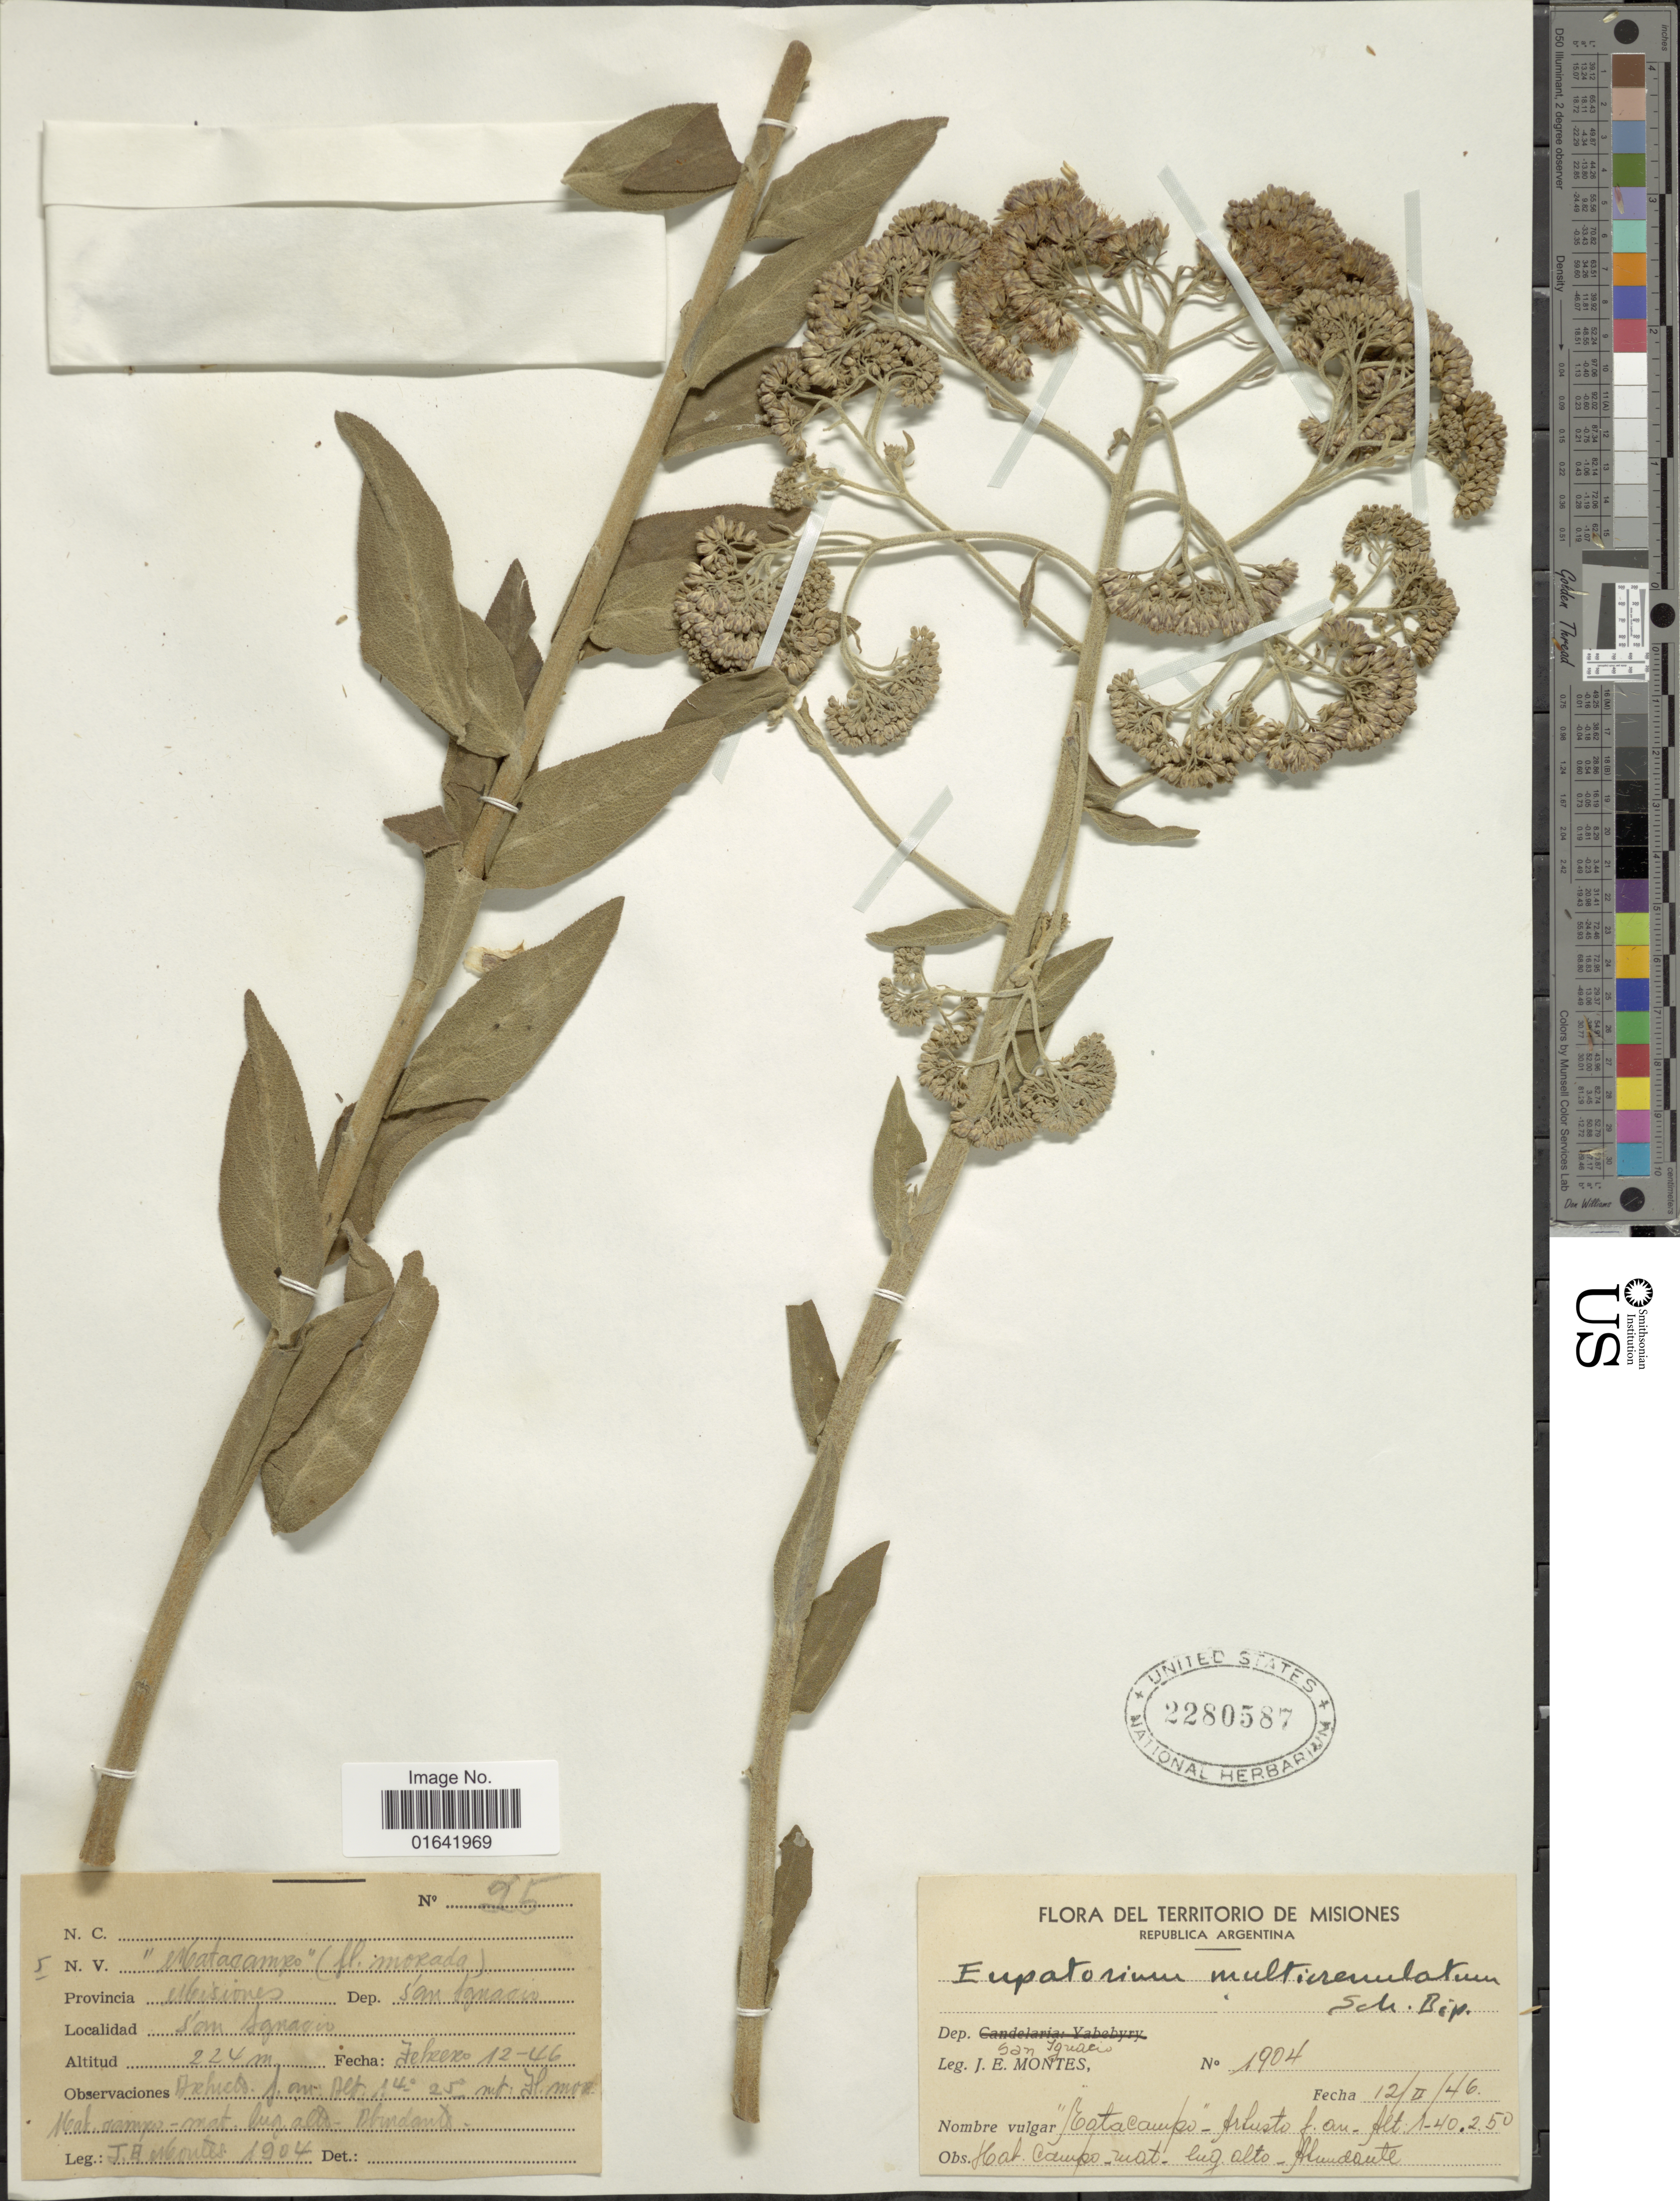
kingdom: Plantae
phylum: Tracheophyta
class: Magnoliopsida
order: Asterales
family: Asteraceae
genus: Disynaphia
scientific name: Disynaphia multicrenulata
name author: (Sch. Bip. ex Baker) R.M. King & H. Rob.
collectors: J. E. Montes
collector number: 1904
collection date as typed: Transcribed d/m/y: 12/2/46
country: Argentina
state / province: Misiones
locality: Dep. San Ignacio.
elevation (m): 224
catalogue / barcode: US 2280587